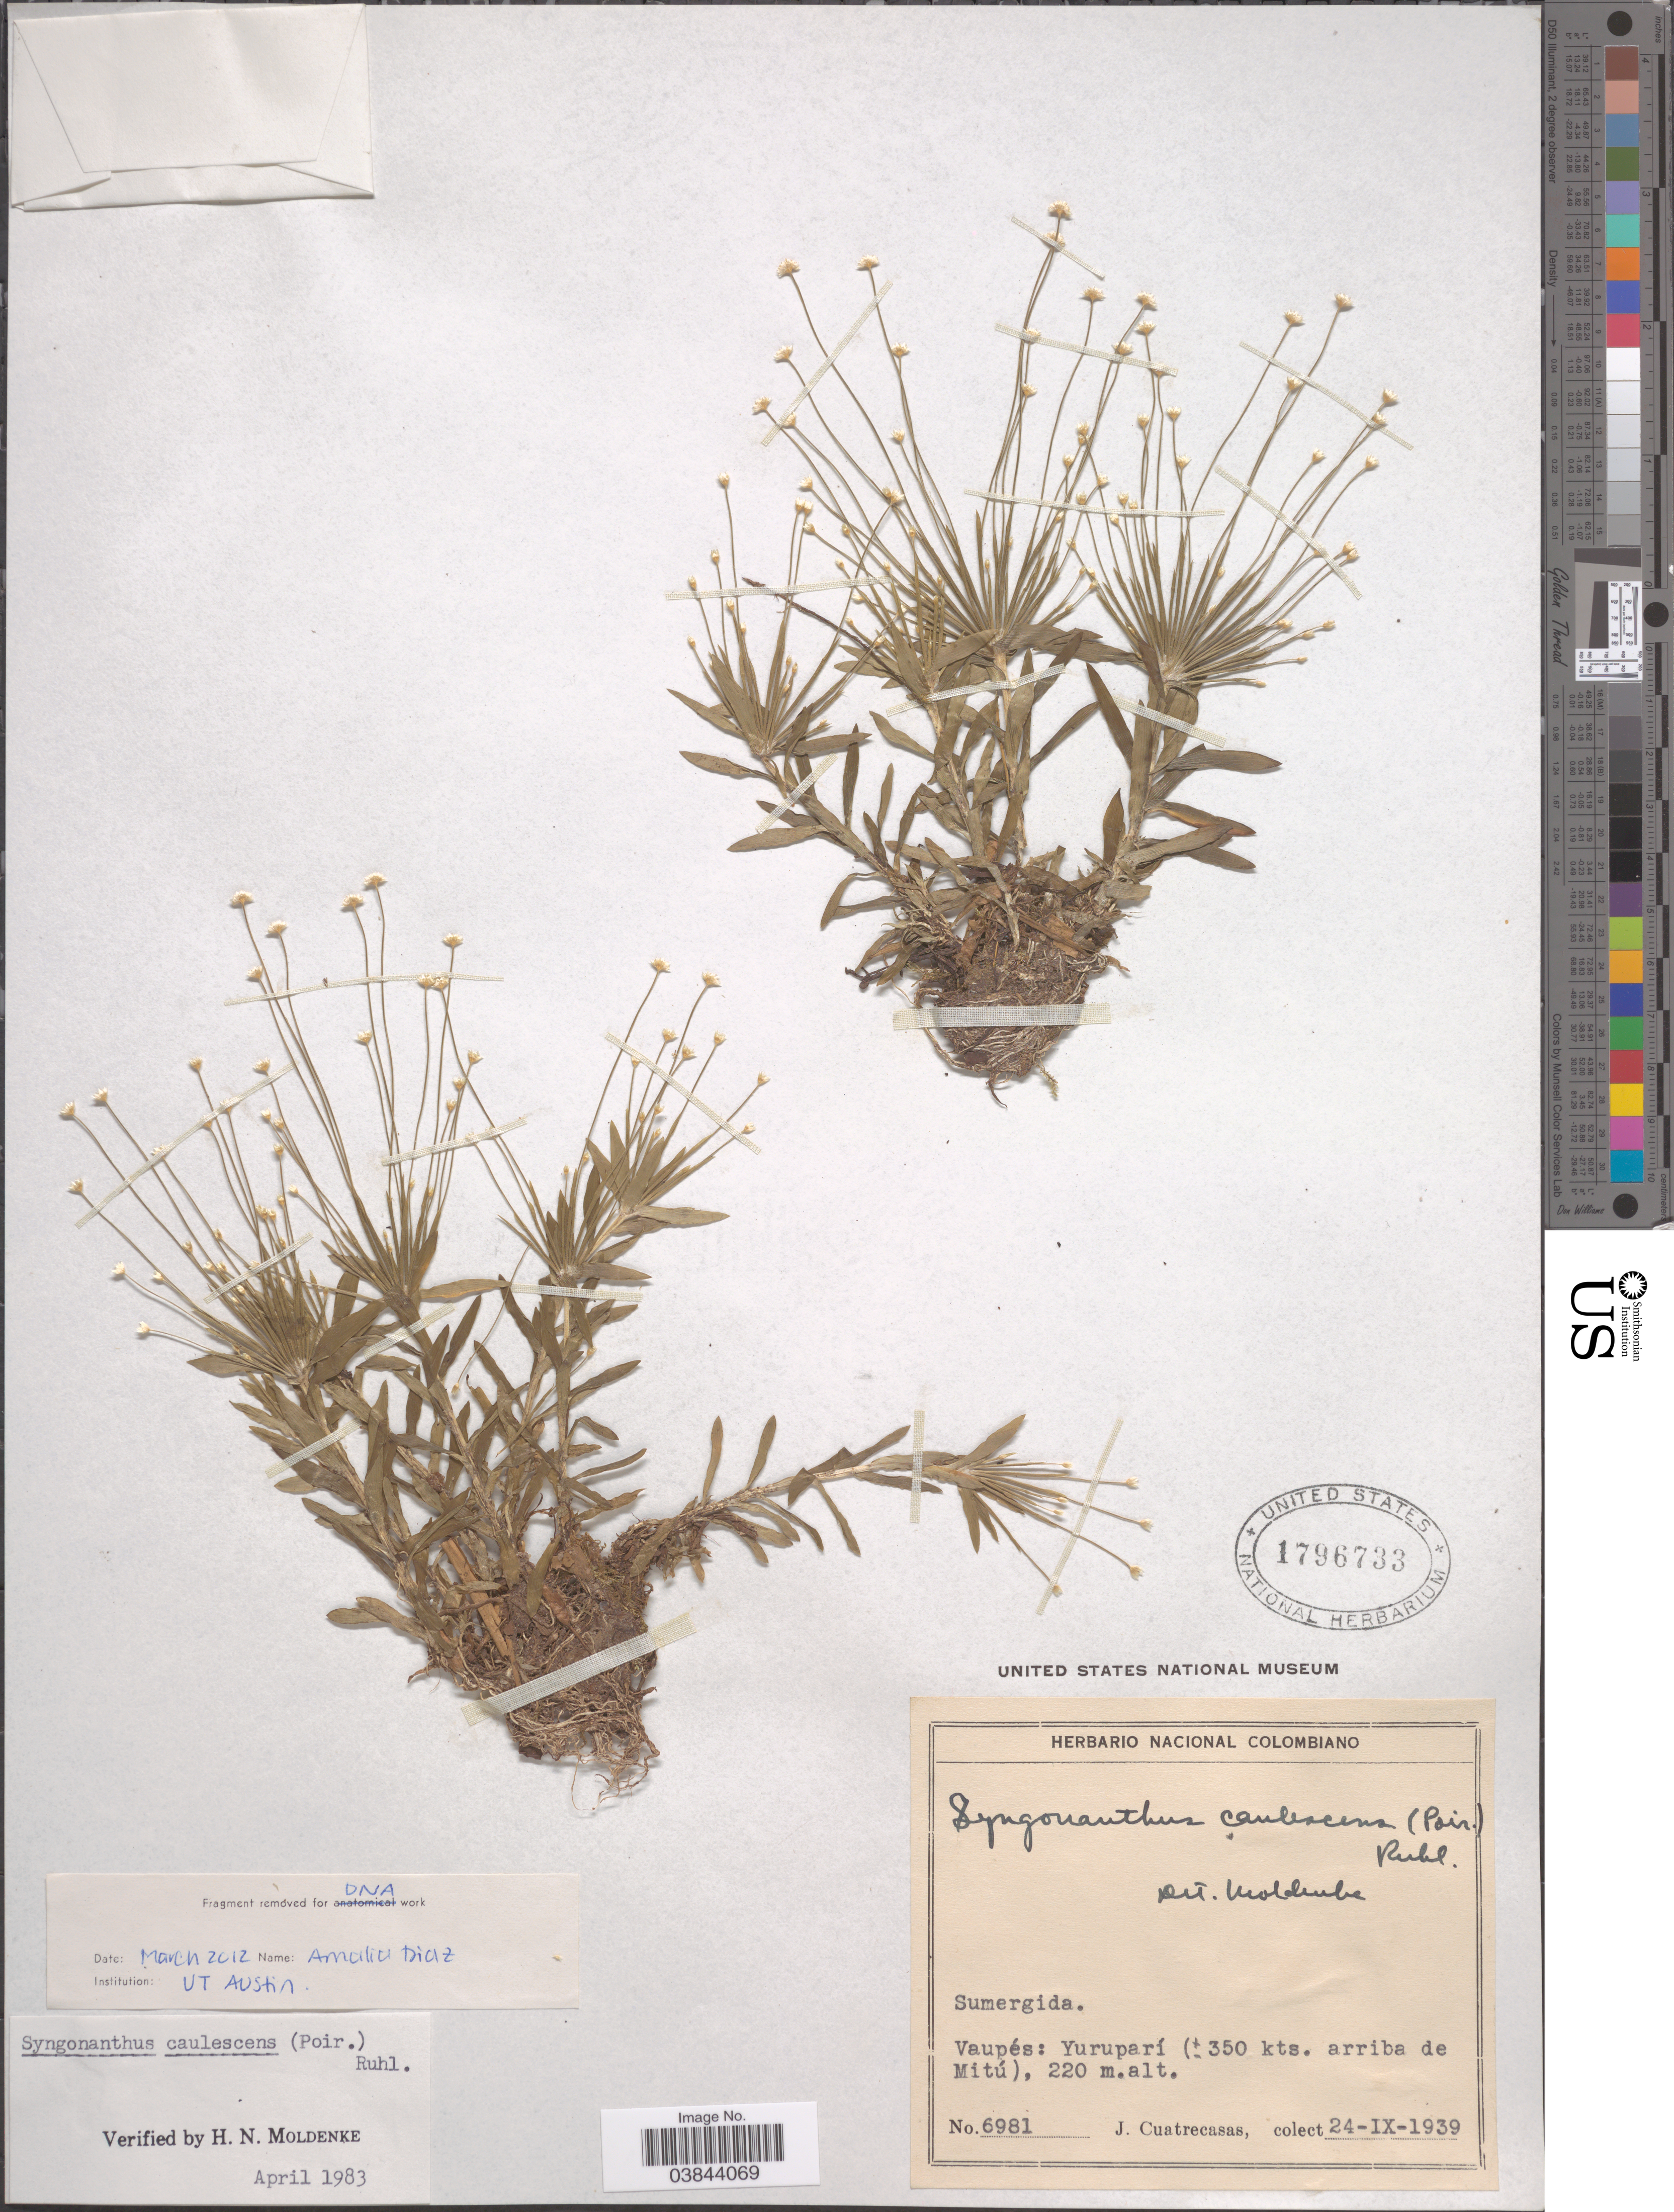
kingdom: Plantae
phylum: Tracheophyta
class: Liliopsida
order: Poales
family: Eriocaulaceae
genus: Syngonanthus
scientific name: Syngonanthus caulescens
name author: (Poir.) Ruhland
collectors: J. Cuatrecasas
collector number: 6981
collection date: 1939-09-24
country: Colombia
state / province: Vaupés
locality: Yuruparí (± 350 kts. arriba de Mitú).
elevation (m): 220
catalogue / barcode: US 1796733